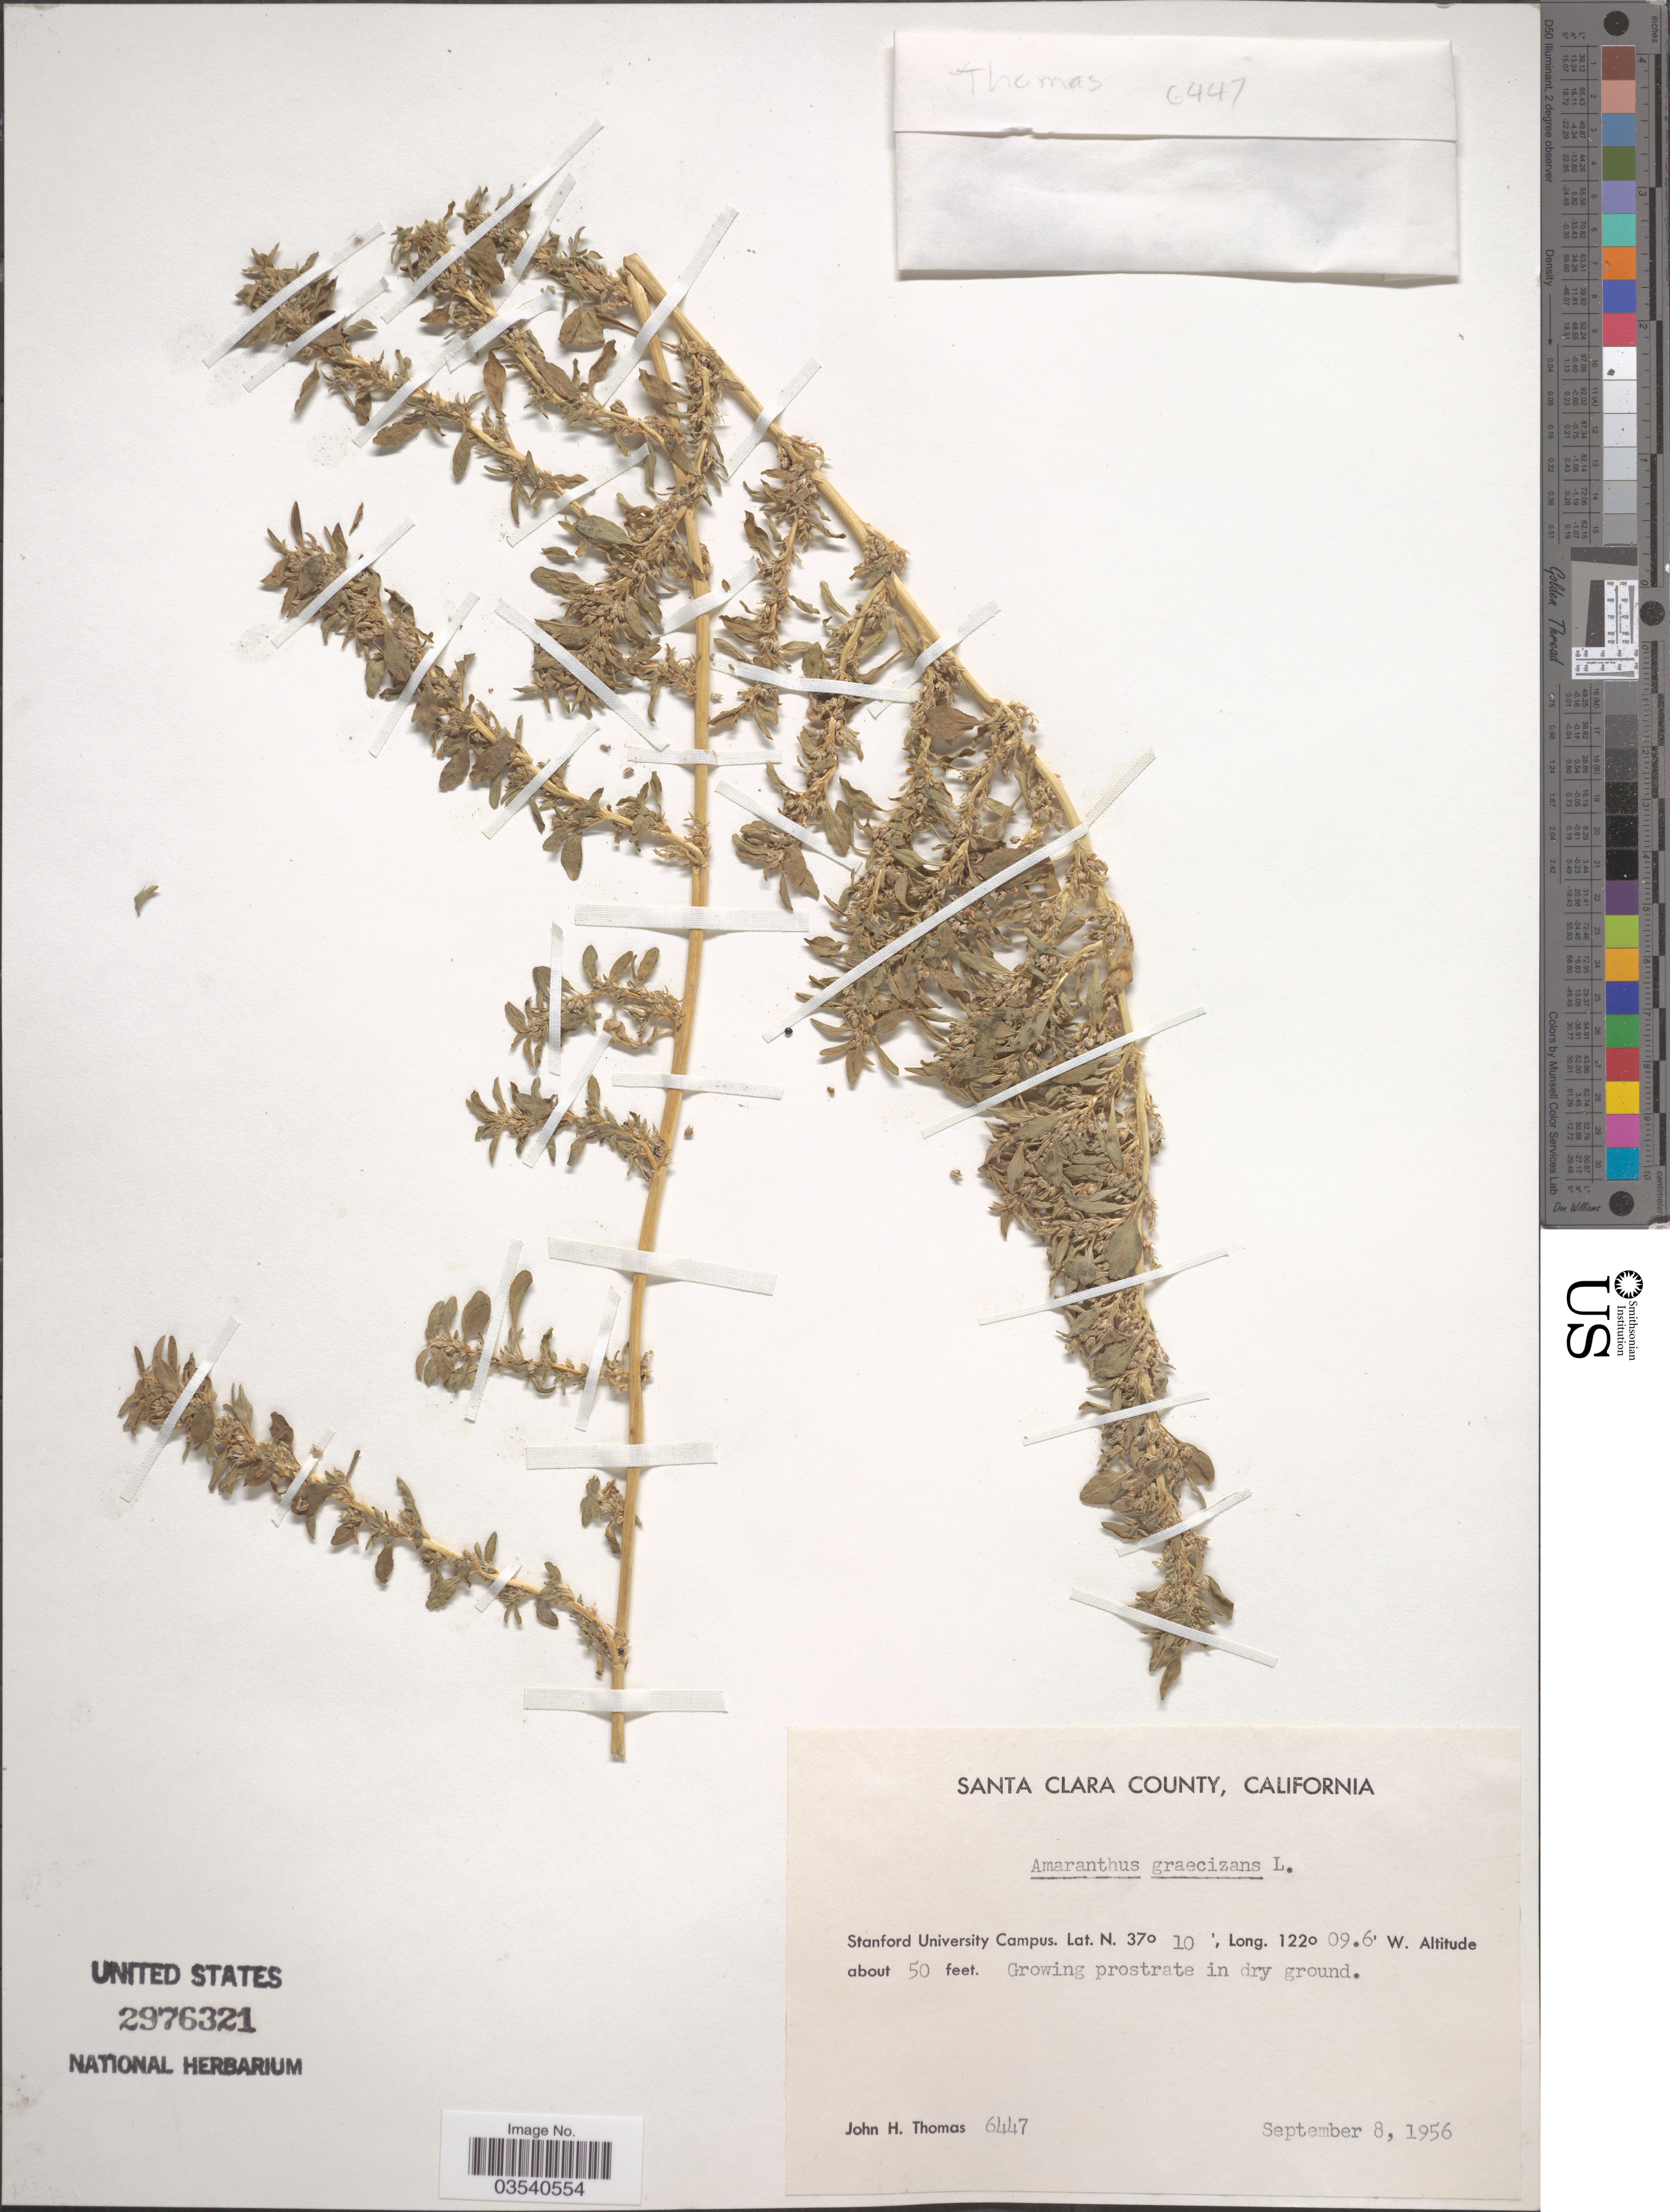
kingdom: Plantae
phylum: Tracheophyta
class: Magnoliopsida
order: Caryophyllales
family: Amaranthaceae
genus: Amaranthus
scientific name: Amaranthus graecizans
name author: L.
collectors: J. H. Thomas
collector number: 6447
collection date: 1956-09-08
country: United States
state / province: California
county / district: Santa Clara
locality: Santa Clara County. Stanford University Campus.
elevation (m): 15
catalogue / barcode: US 2976321